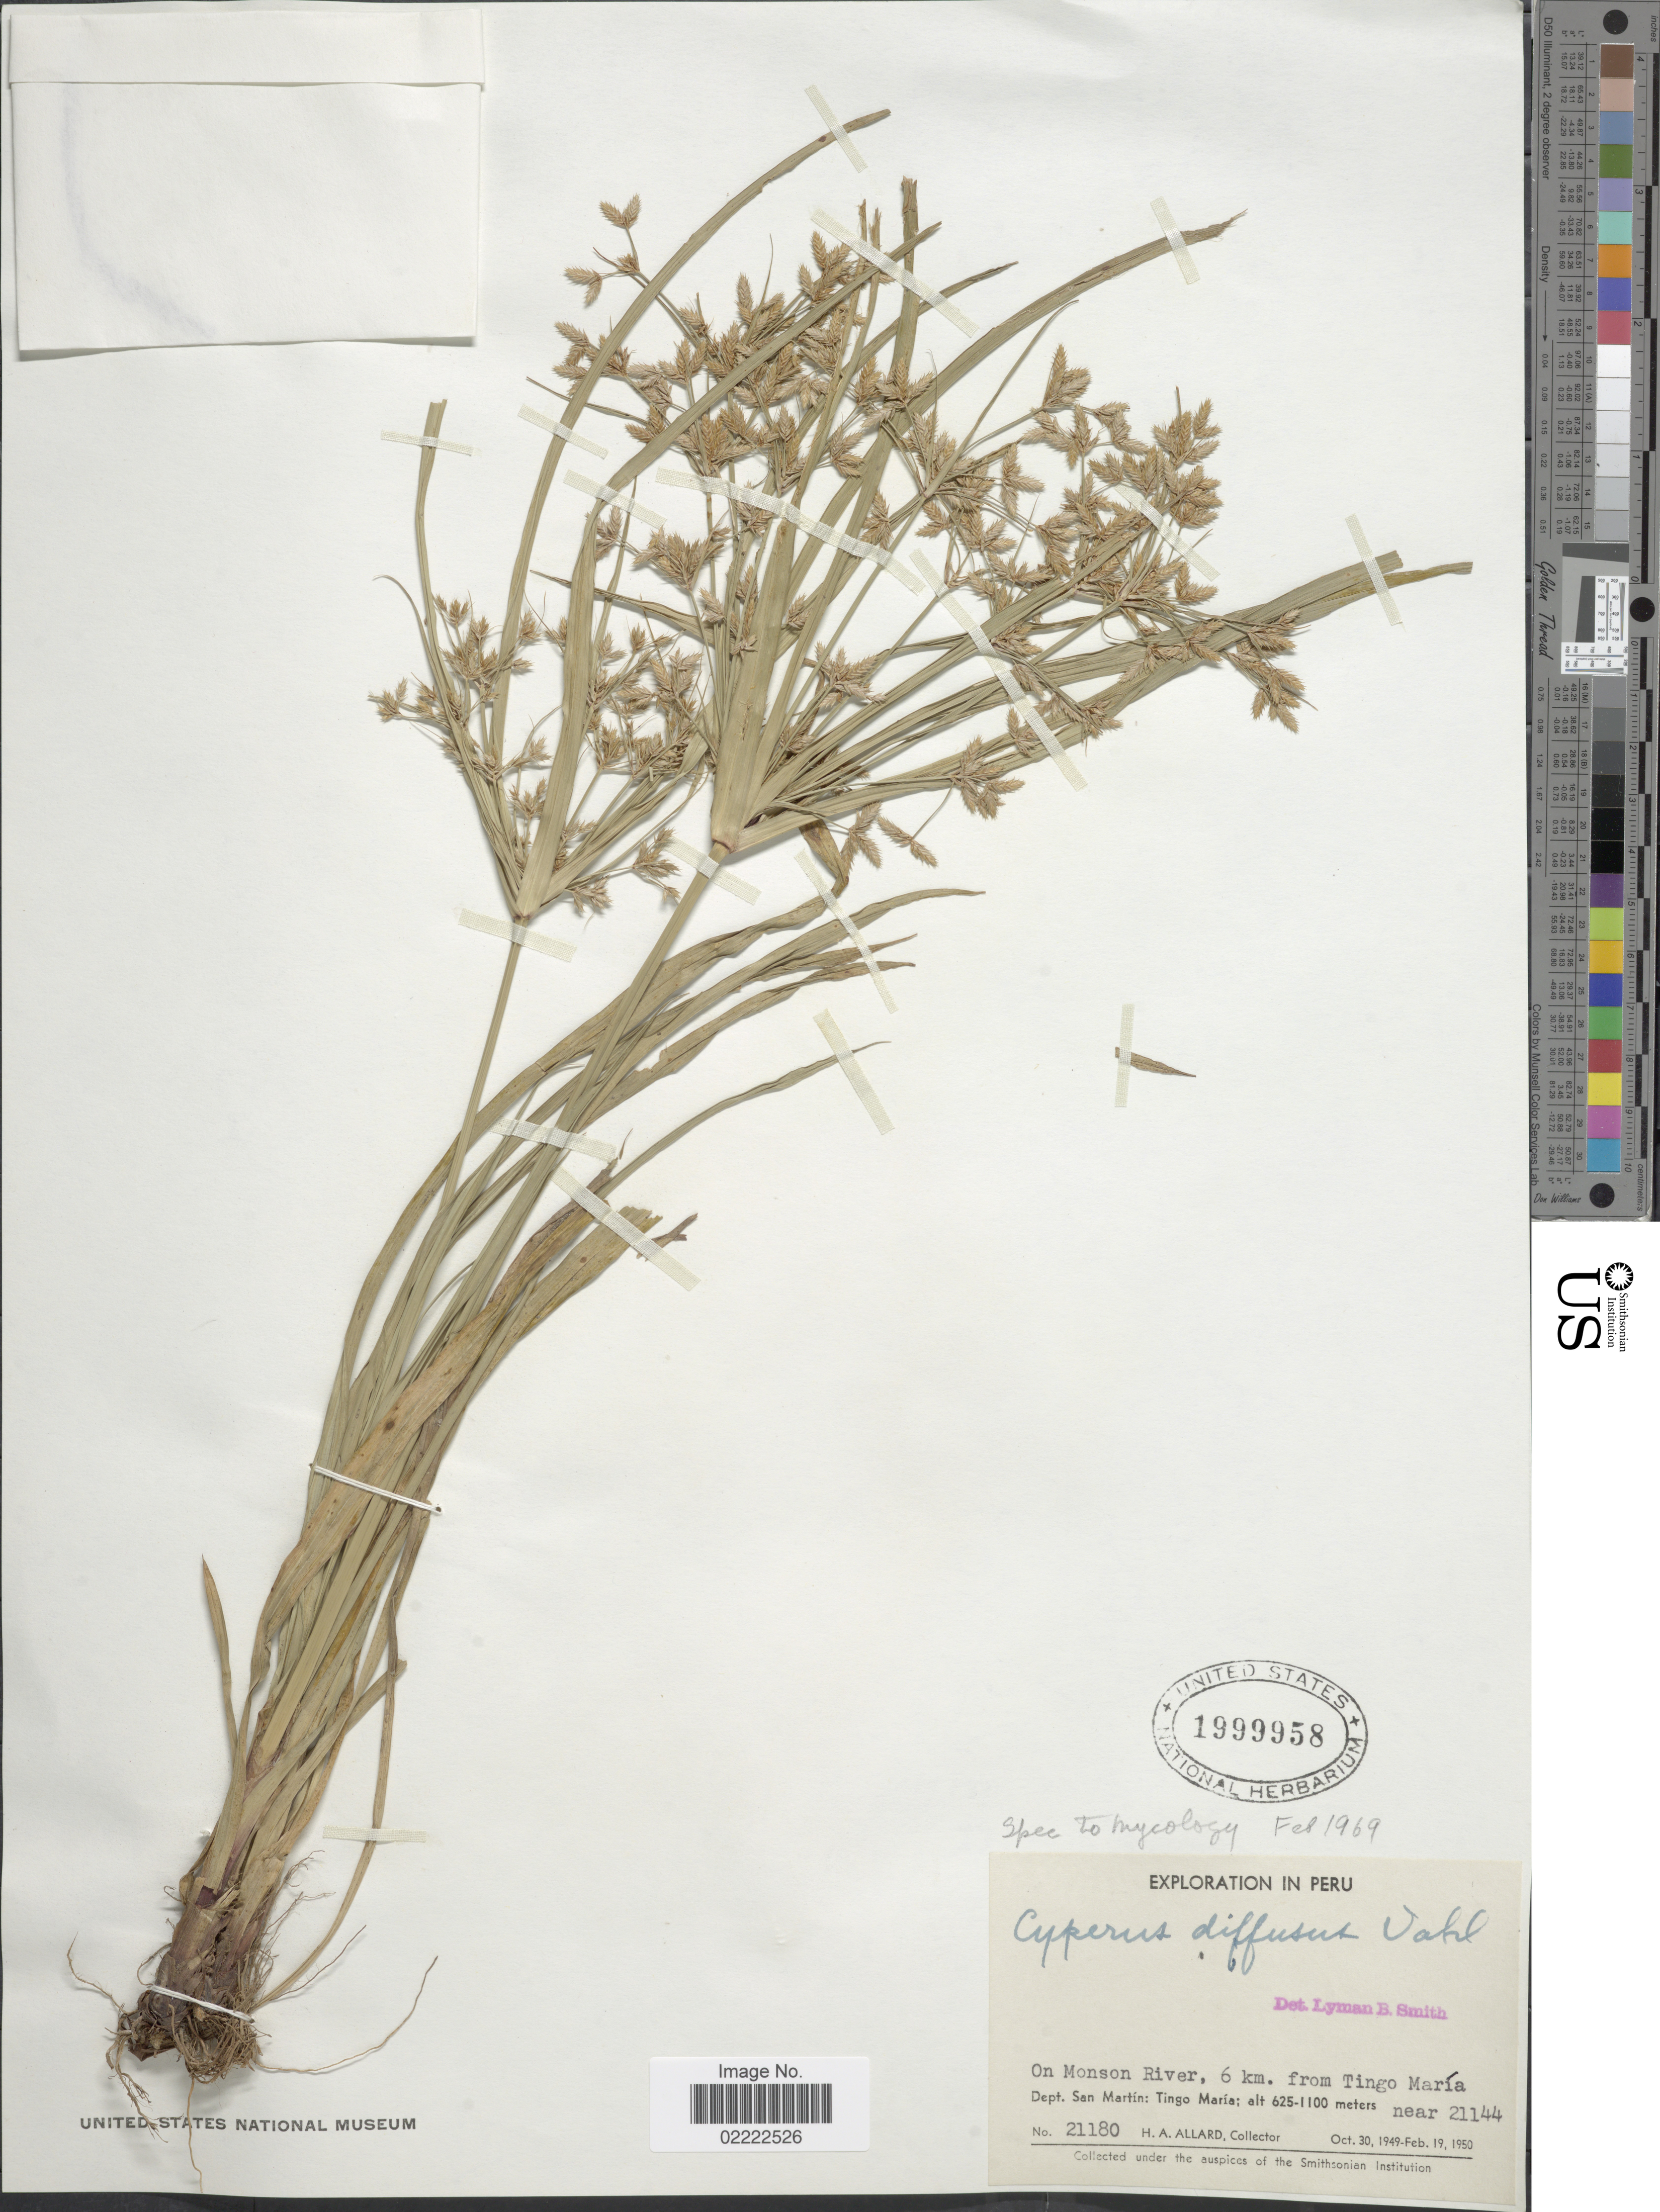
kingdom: Plantae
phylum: Tracheophyta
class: Liliopsida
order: Poales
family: Cyperaceae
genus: Cyperus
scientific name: Cyperus laxus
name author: Lam.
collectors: H. A. Allard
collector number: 21180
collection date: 1949-10-30/1950-02-19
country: Peru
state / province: San Martín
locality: On Monson River, 6 km. from Tingo Maria, Tingo Maria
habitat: on river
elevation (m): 625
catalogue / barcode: US 1999958